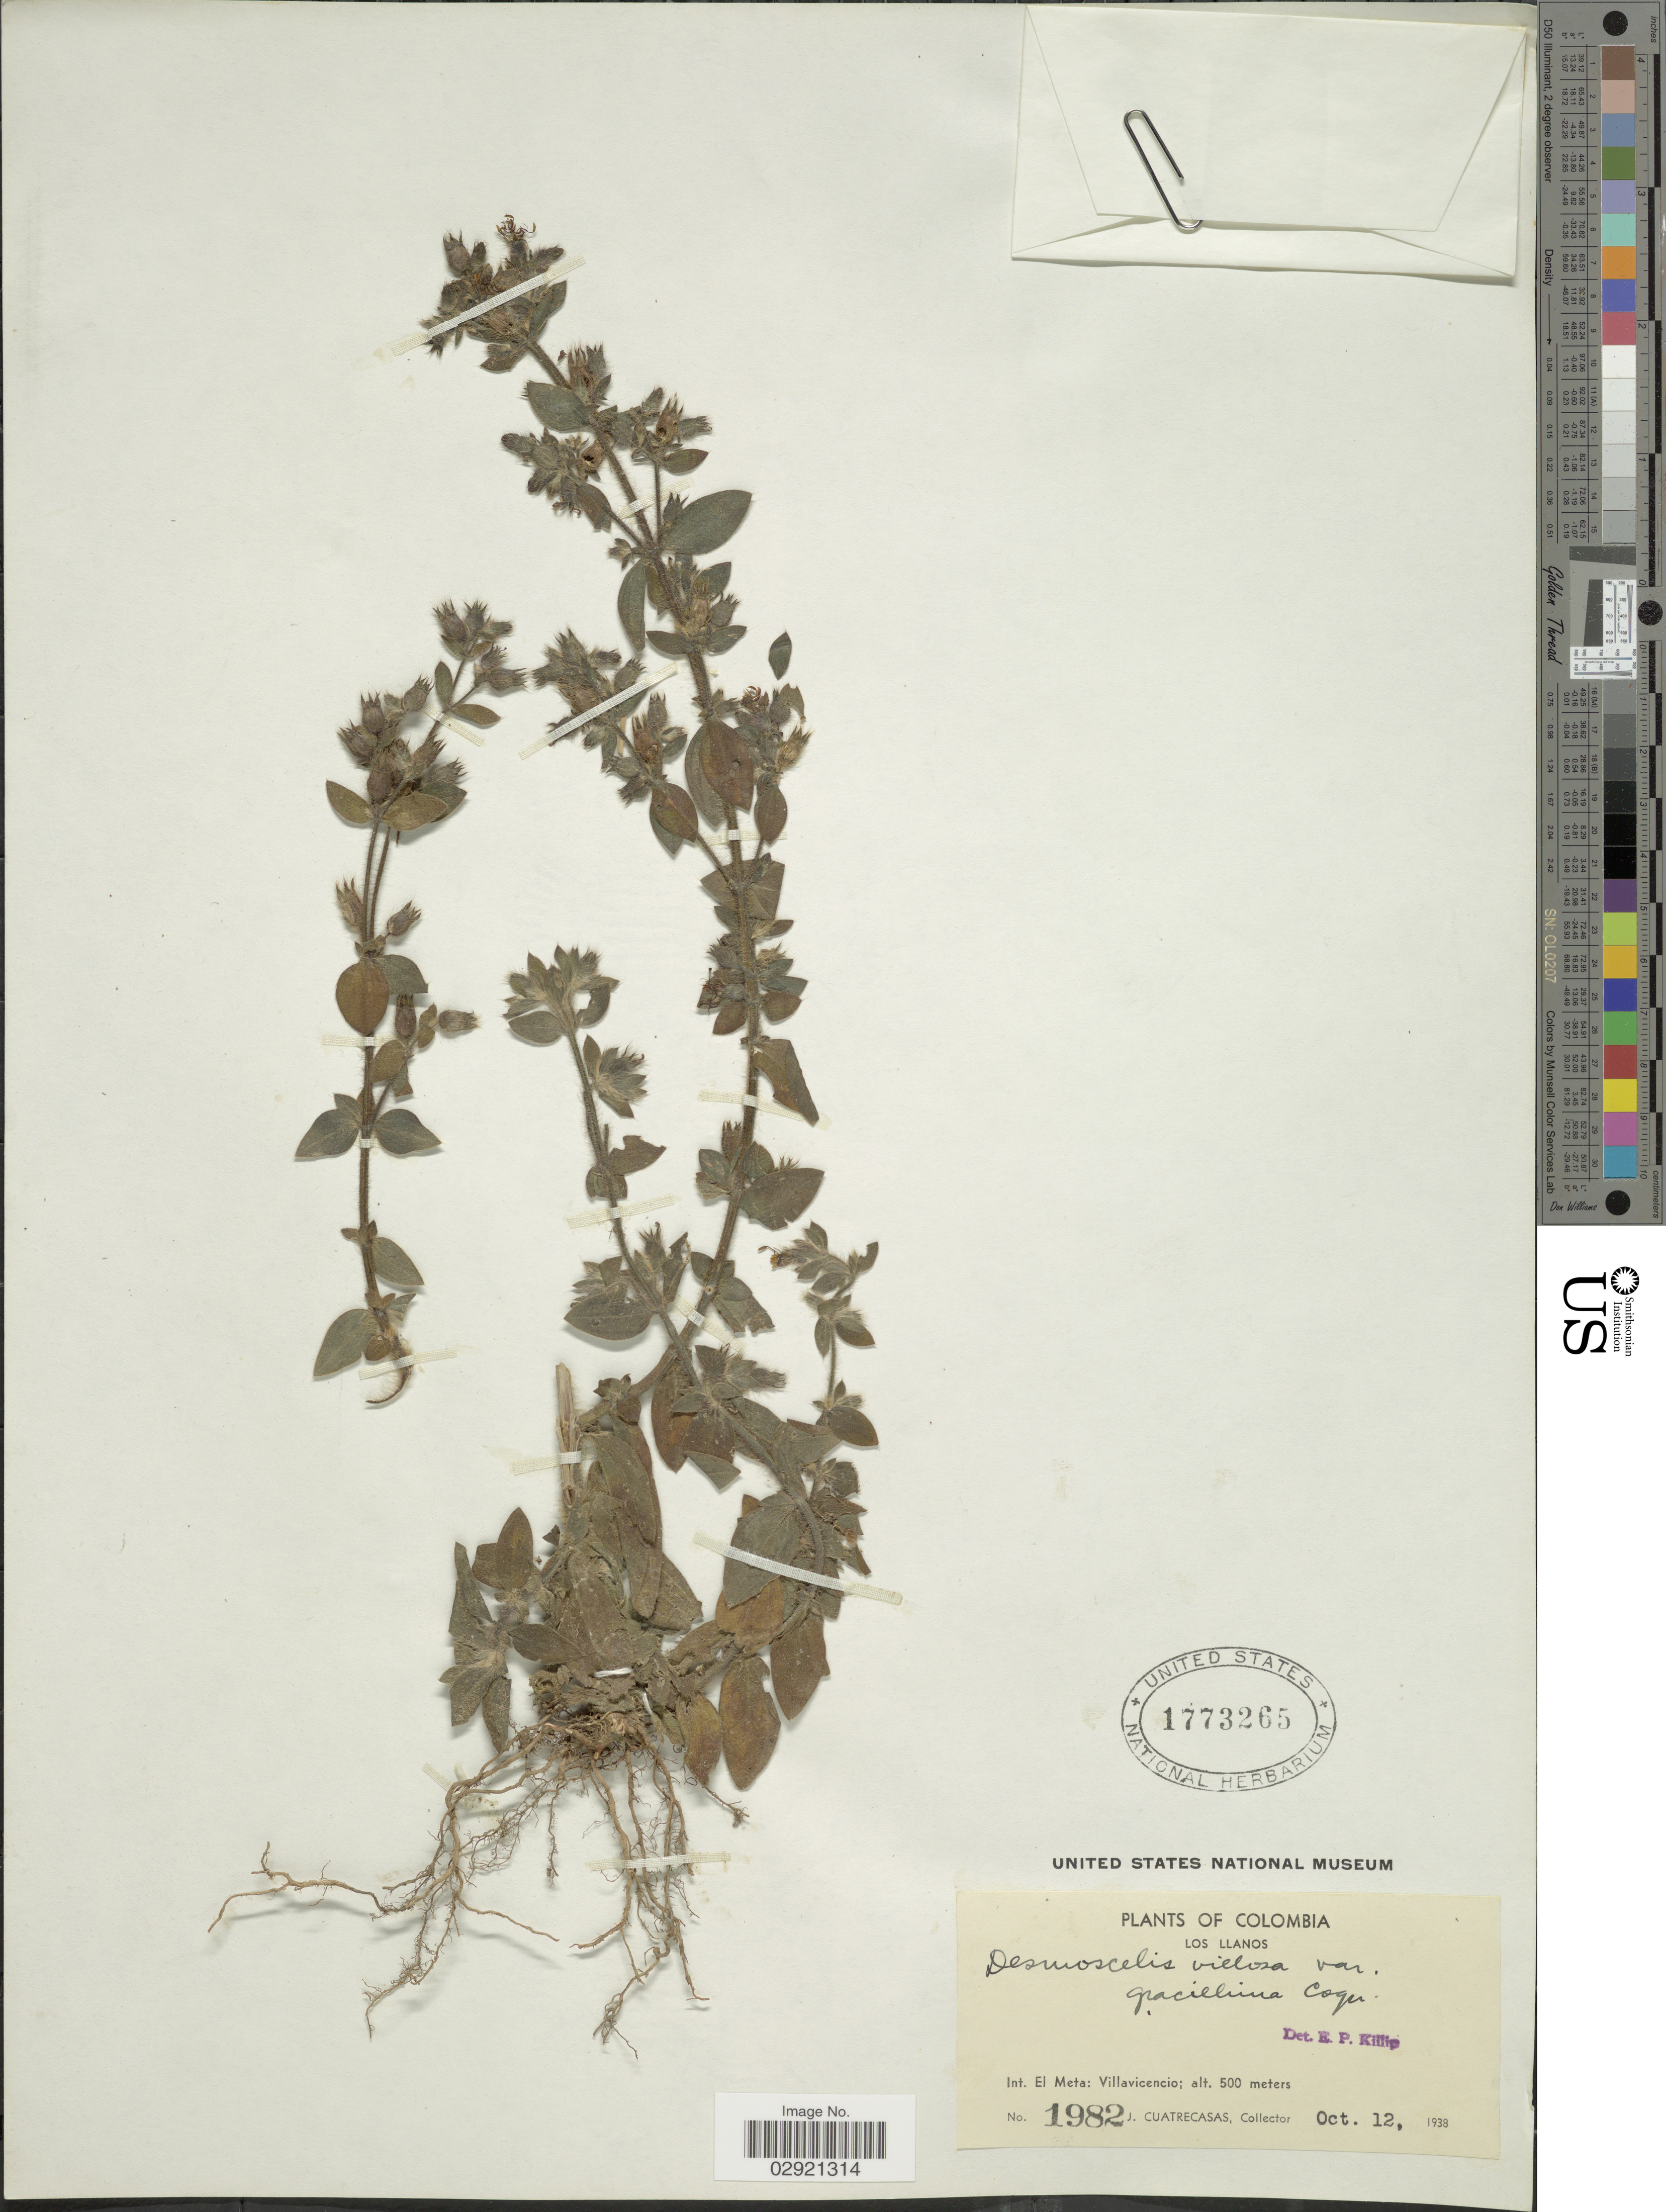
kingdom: Plantae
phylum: Tracheophyta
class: Magnoliopsida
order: Myrtales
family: Melastomataceae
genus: Desmoscelis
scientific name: Desmoscelis villosa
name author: (Aubl.) Naudin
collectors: J. Cuatrecasas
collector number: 1982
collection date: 1938-10-12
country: Colombia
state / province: Meta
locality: Los Llanos. Int. El Meta: Villavicencio.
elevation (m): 500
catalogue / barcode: US 1773265